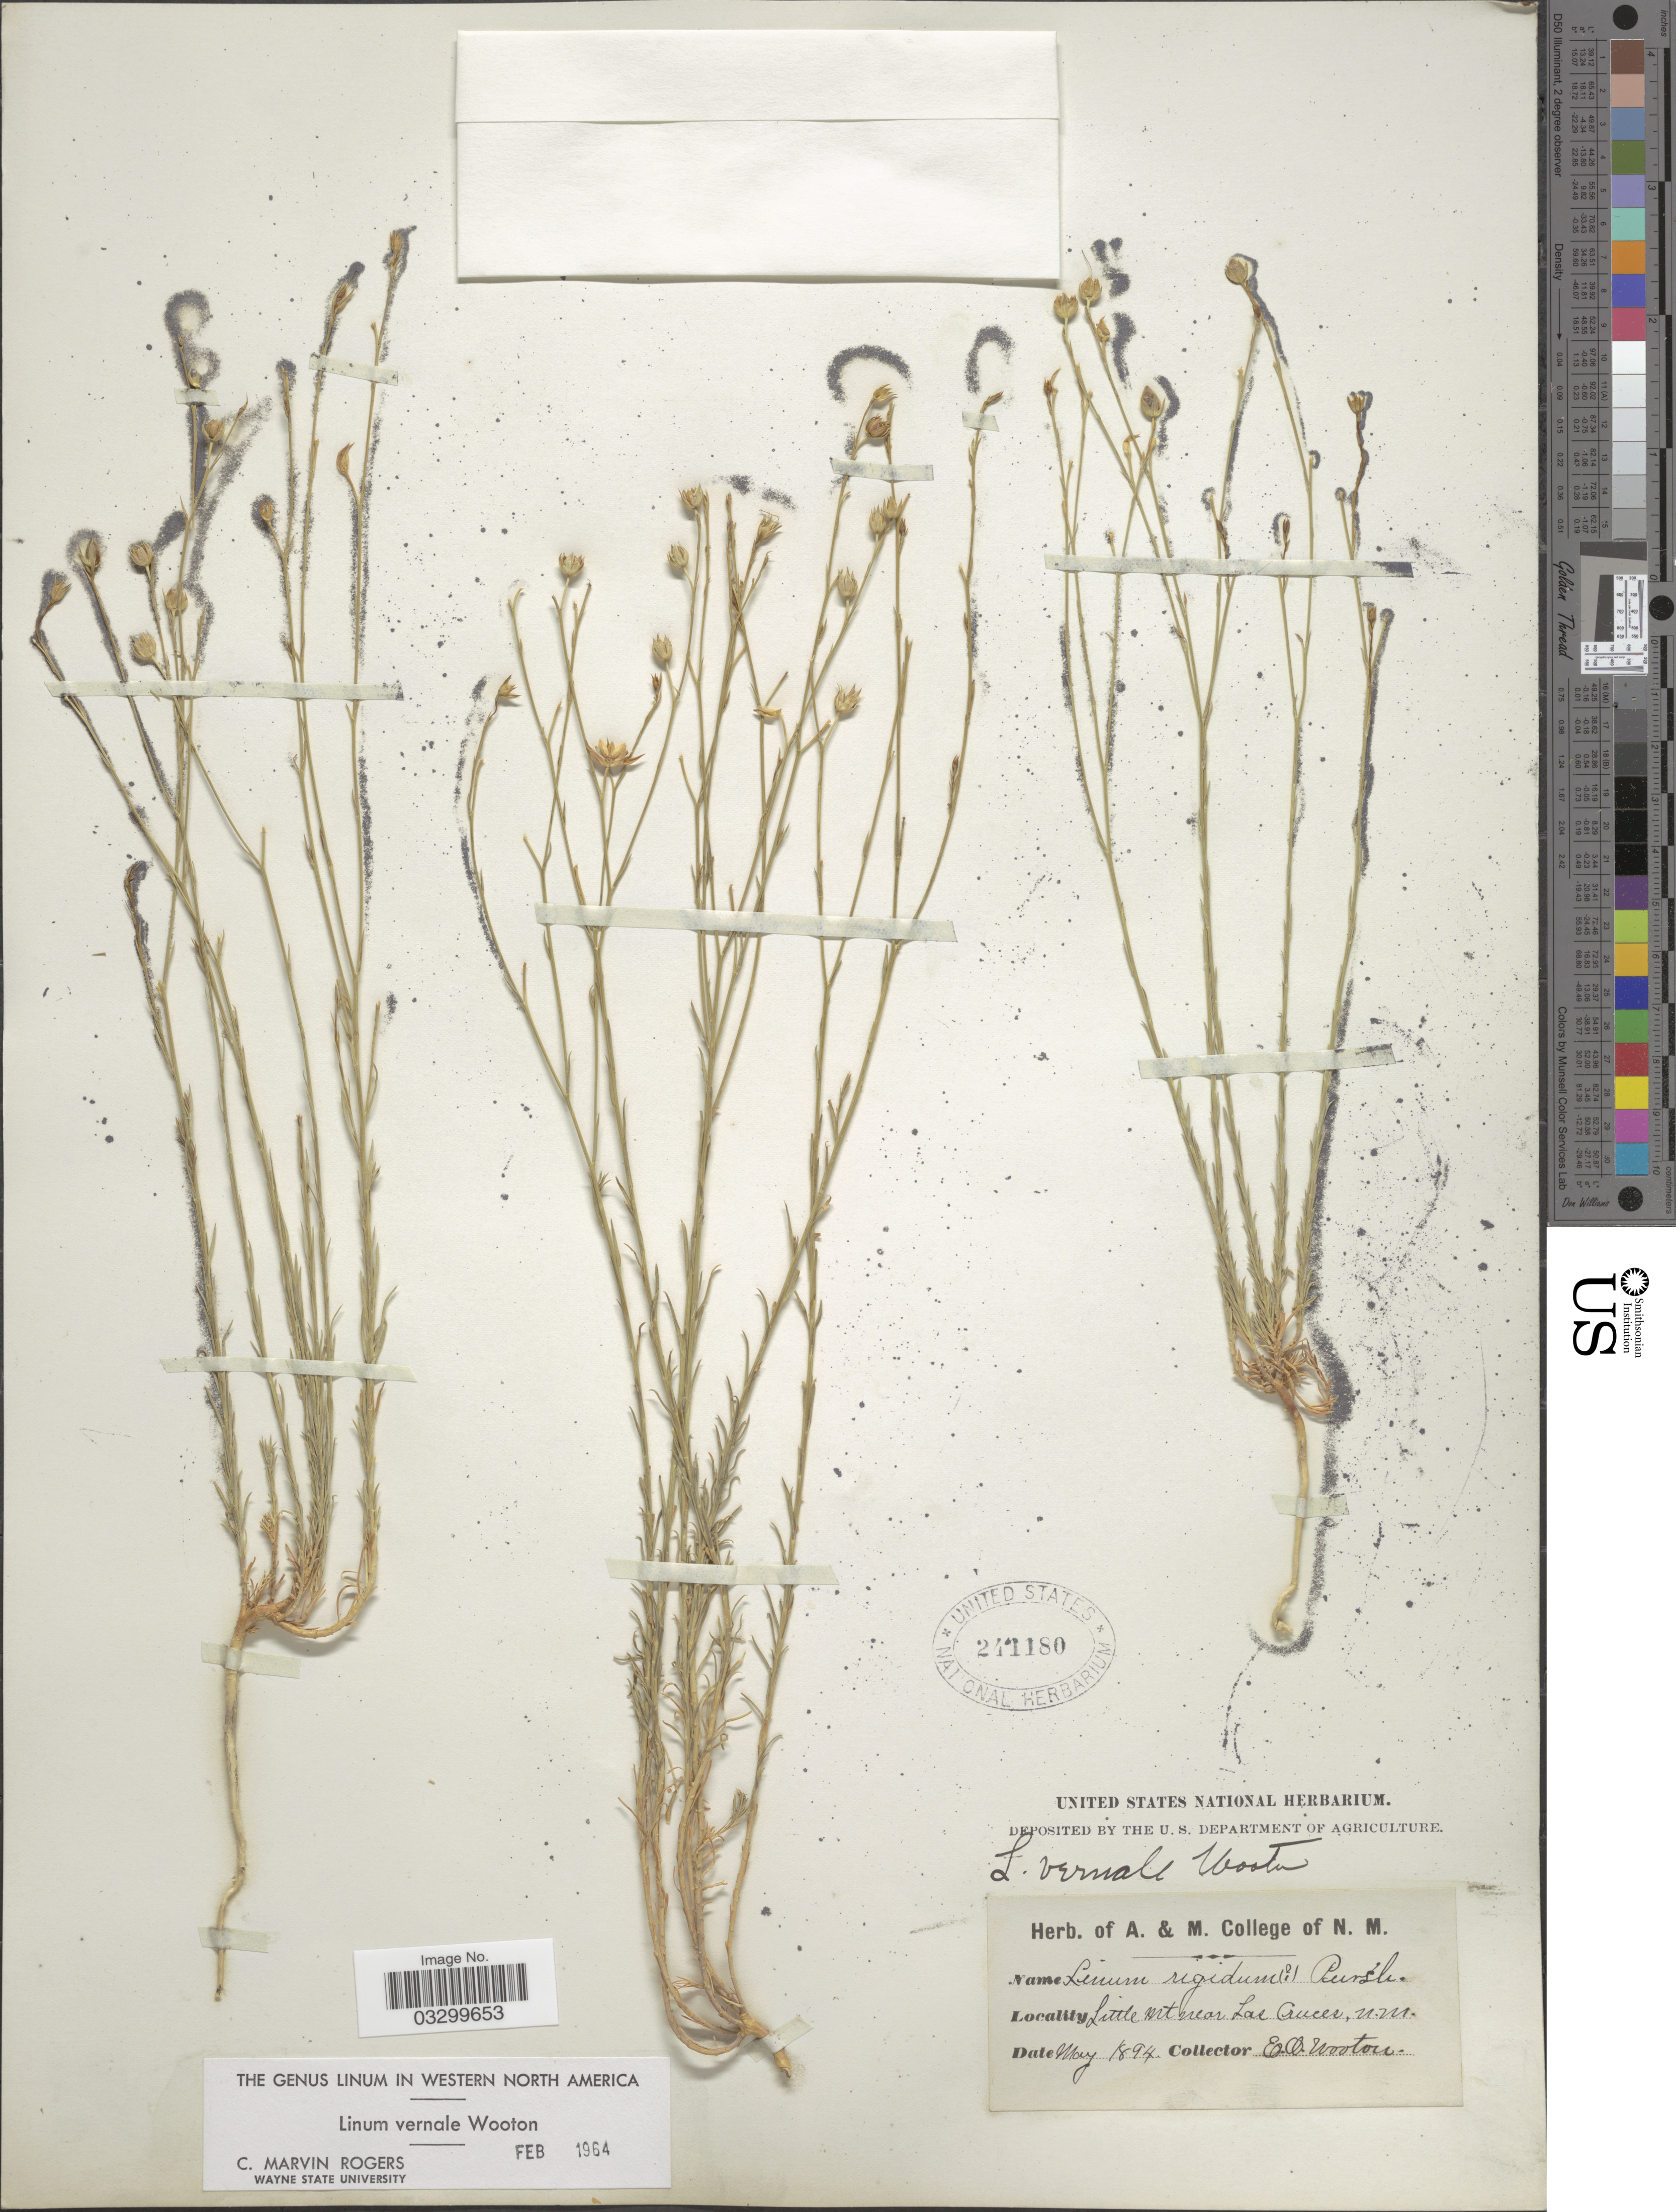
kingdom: Plantae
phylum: Tracheophyta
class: Magnoliopsida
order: Malpighiales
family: Linaceae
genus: Linum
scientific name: Linum vernale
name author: Wooton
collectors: E. O. Wooton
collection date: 1894-05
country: United States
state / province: New Mexico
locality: Little Mt near Las Cruces.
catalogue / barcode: US 241180